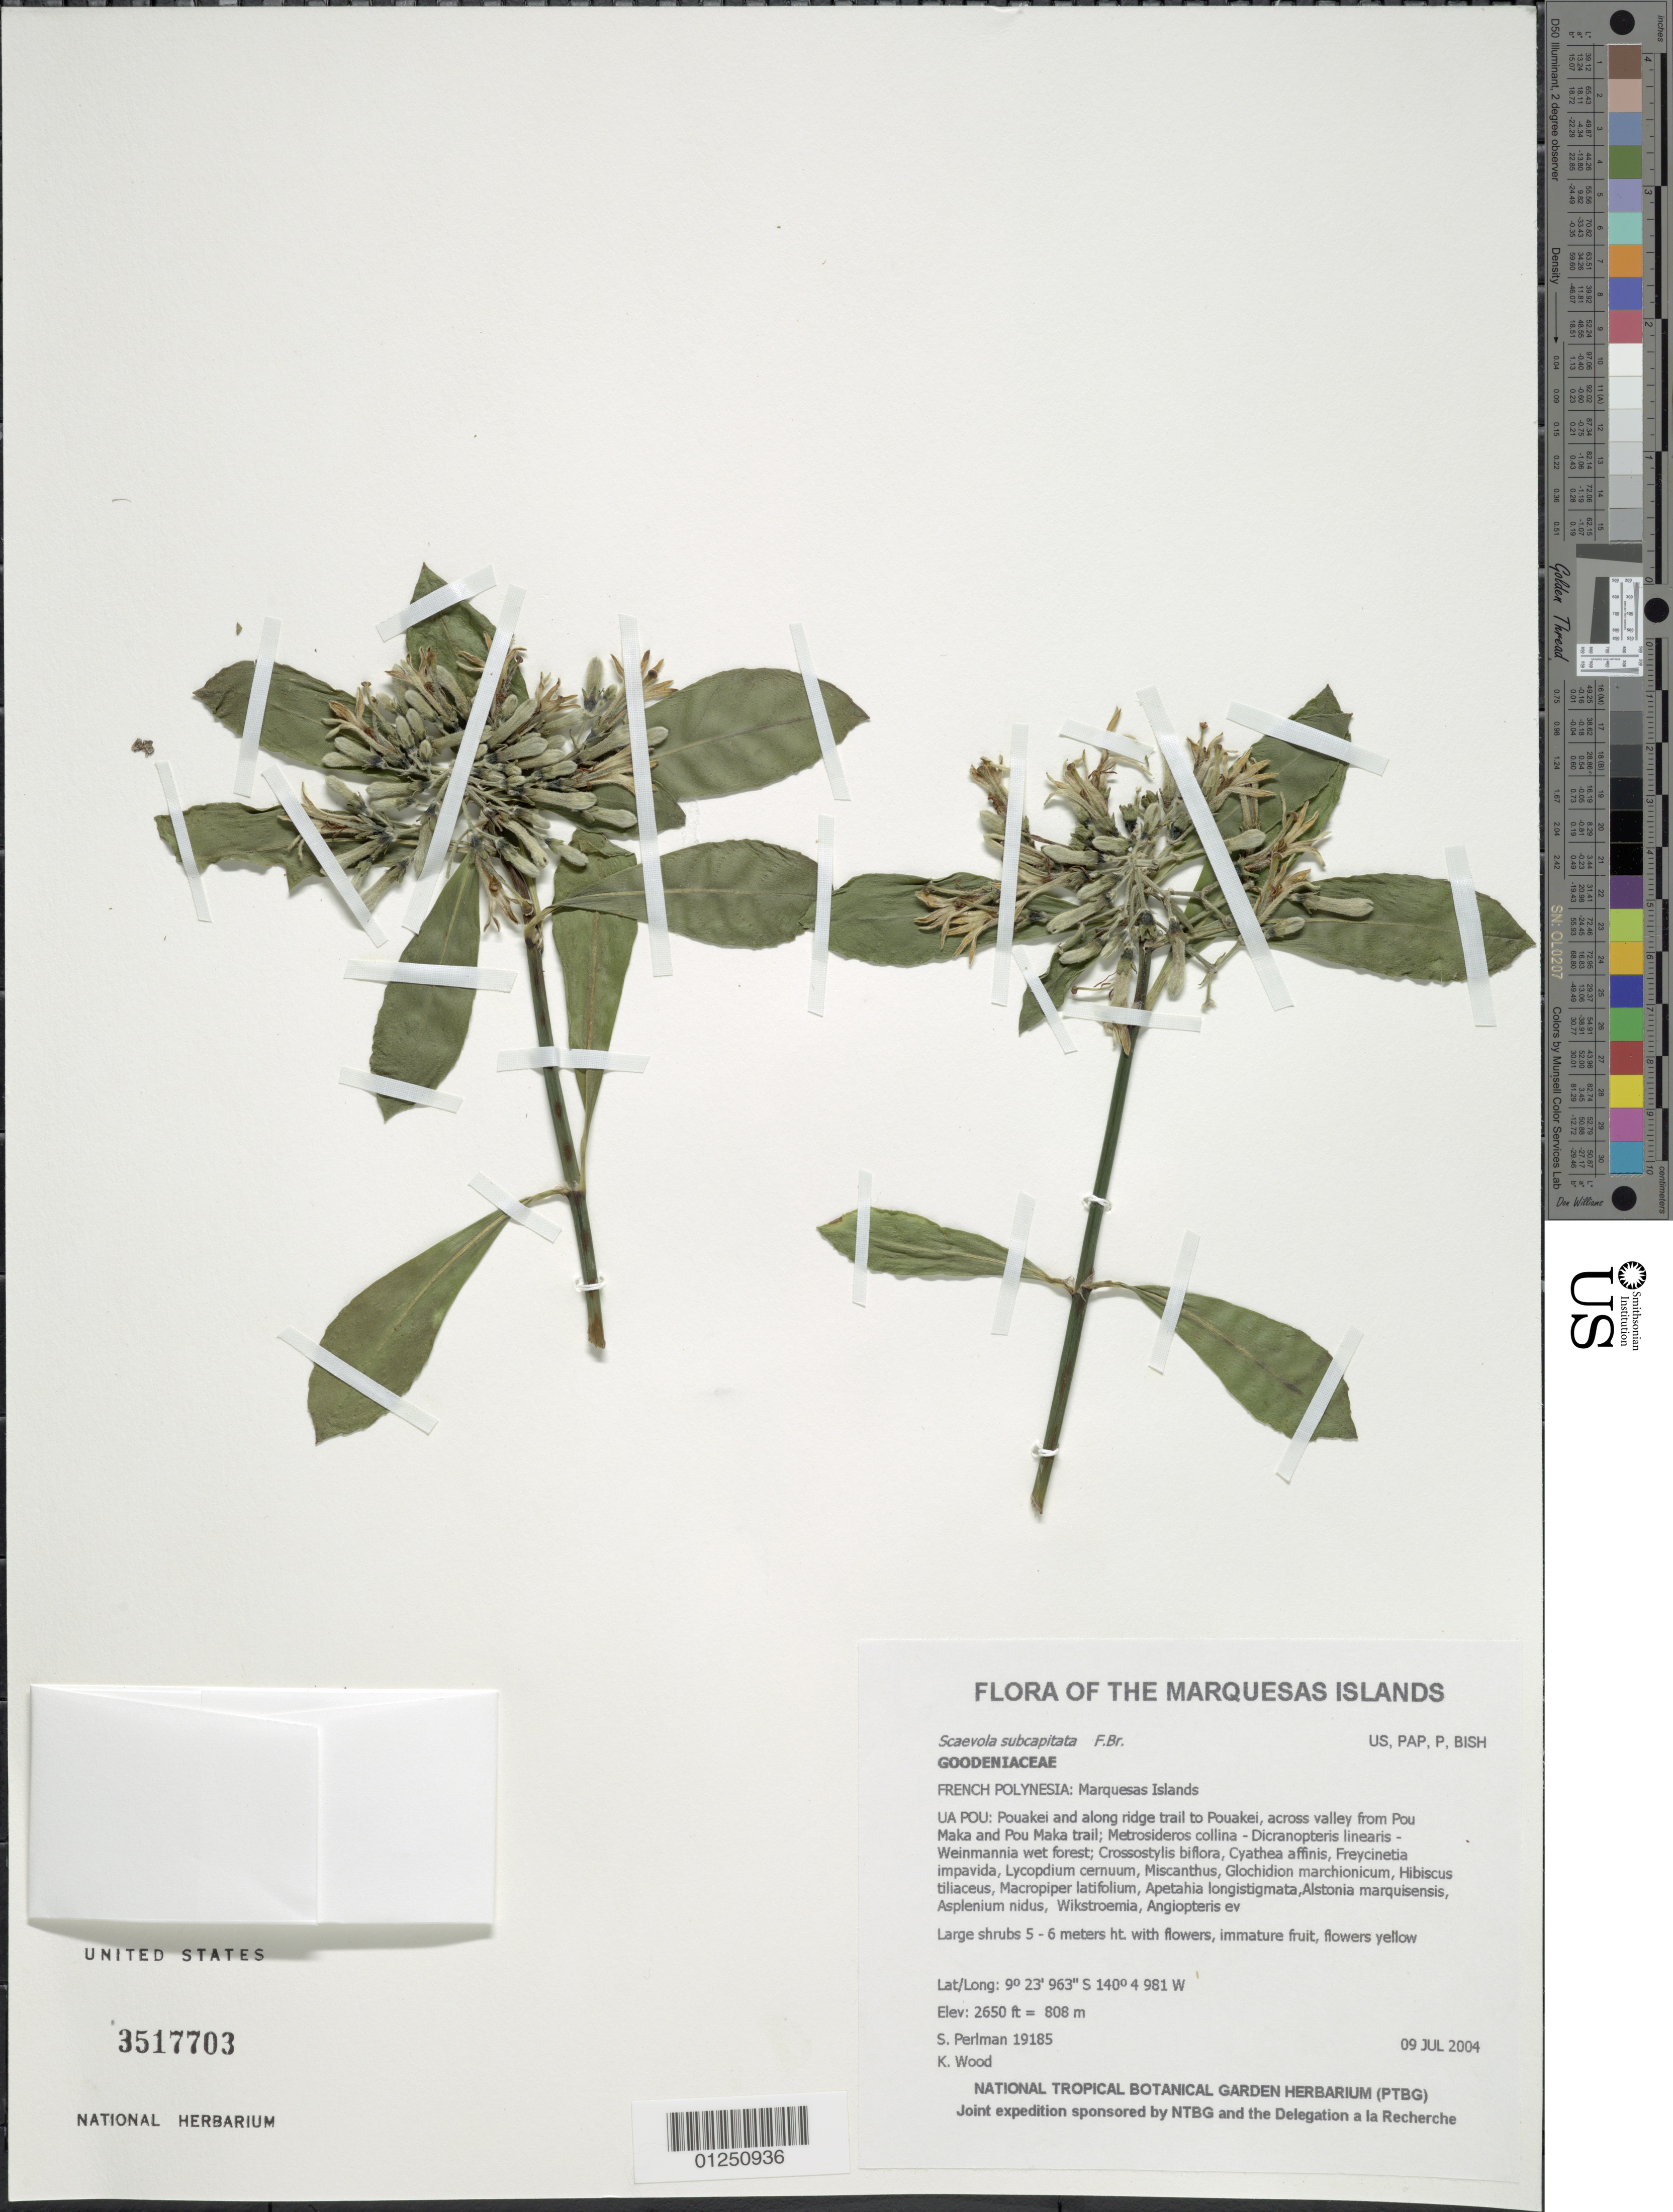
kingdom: Plantae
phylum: Tracheophyta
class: Magnoliopsida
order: Asterales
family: Goodeniaceae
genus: Scaevola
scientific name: Scaevola subcapitata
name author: F. Br.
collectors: S. P. Perlman & K. R. Wood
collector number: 19185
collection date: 2004-07-09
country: French Polynesia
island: Ua Pou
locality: Pouakei and along ridge trail to Pouakei, across valley from Pou Maka and Pou Maka trail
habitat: Metrosideros collina - Dicranopteris linearis - Weinmannia wet forest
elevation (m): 808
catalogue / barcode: US 3517703